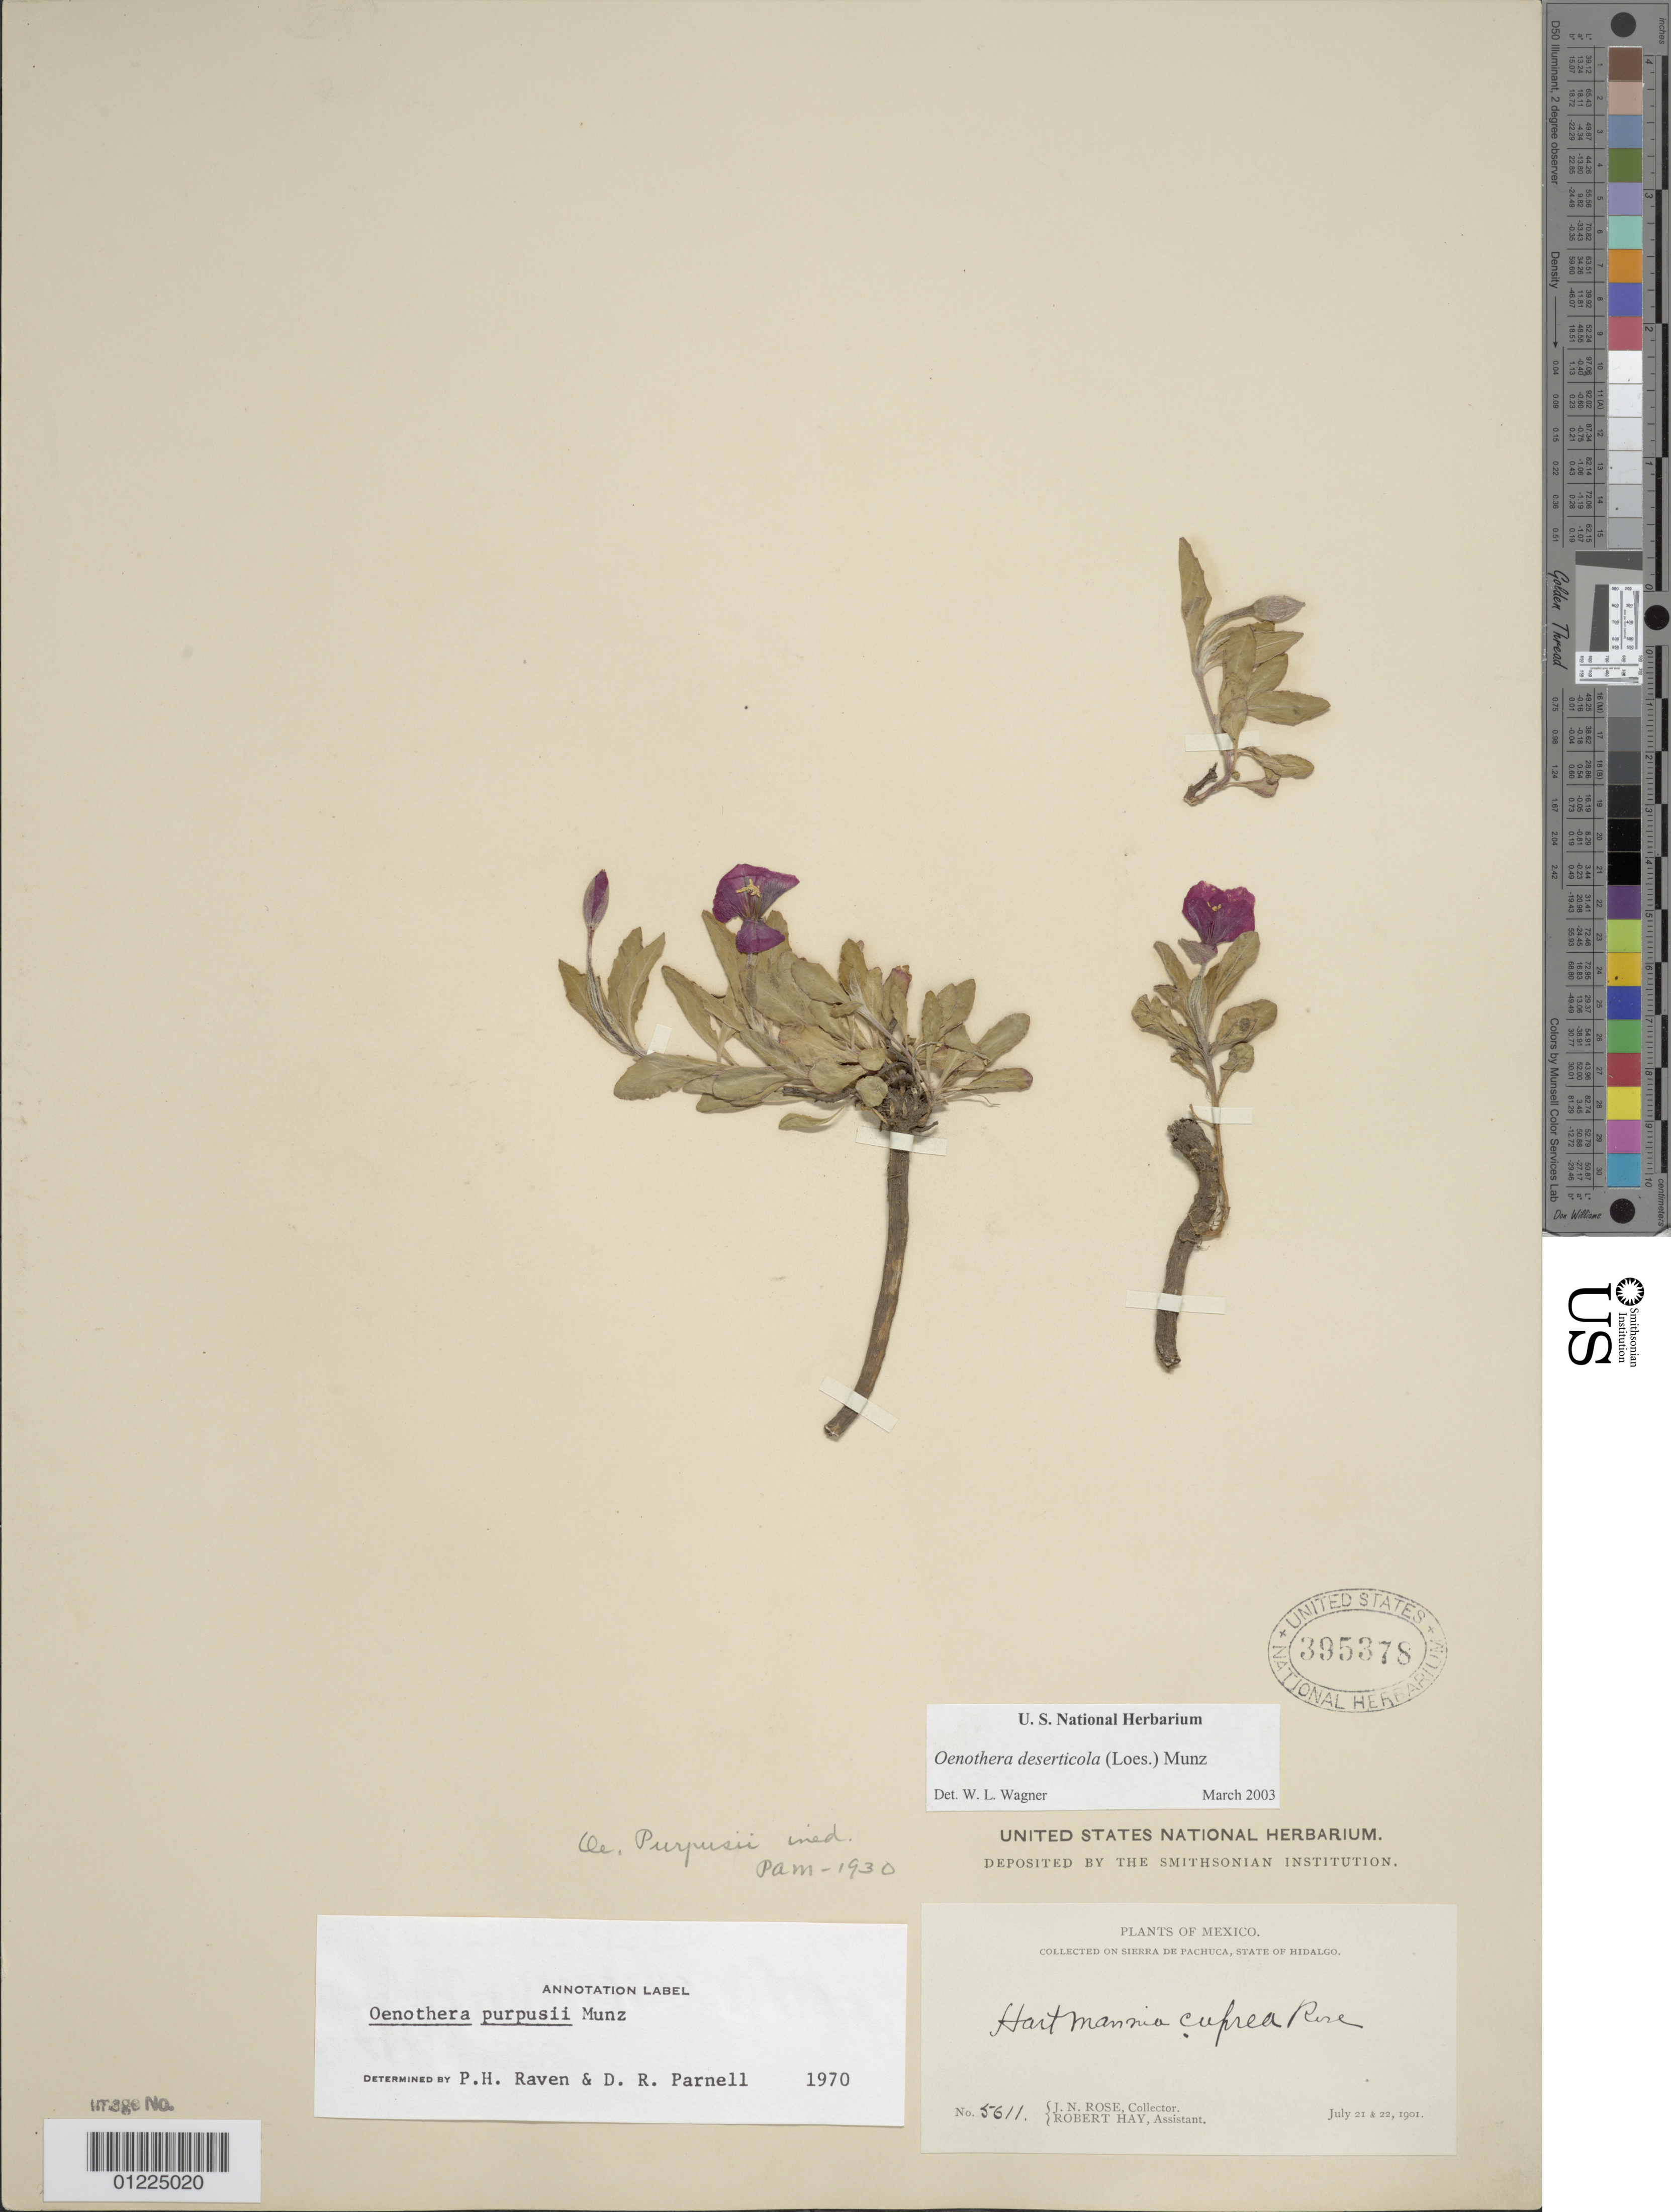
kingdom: Plantae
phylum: Tracheophyta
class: Magnoliopsida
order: Myrtales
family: Onagraceae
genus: Oenothera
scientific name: Oenothera deserticola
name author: (Loes.) Munz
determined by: Wagner, W. L., (BOT), Smithsonian Institution - National Museum of Natural History (UNITED STATES)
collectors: J. N. Rose & R. H. Hay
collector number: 5611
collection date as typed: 21 Jul 1901 and 22 Jul 1901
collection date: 1901-07-21,1901-07-22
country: Mexico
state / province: Hidalgo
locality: Sierra de Pachuca.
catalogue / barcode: US 395378